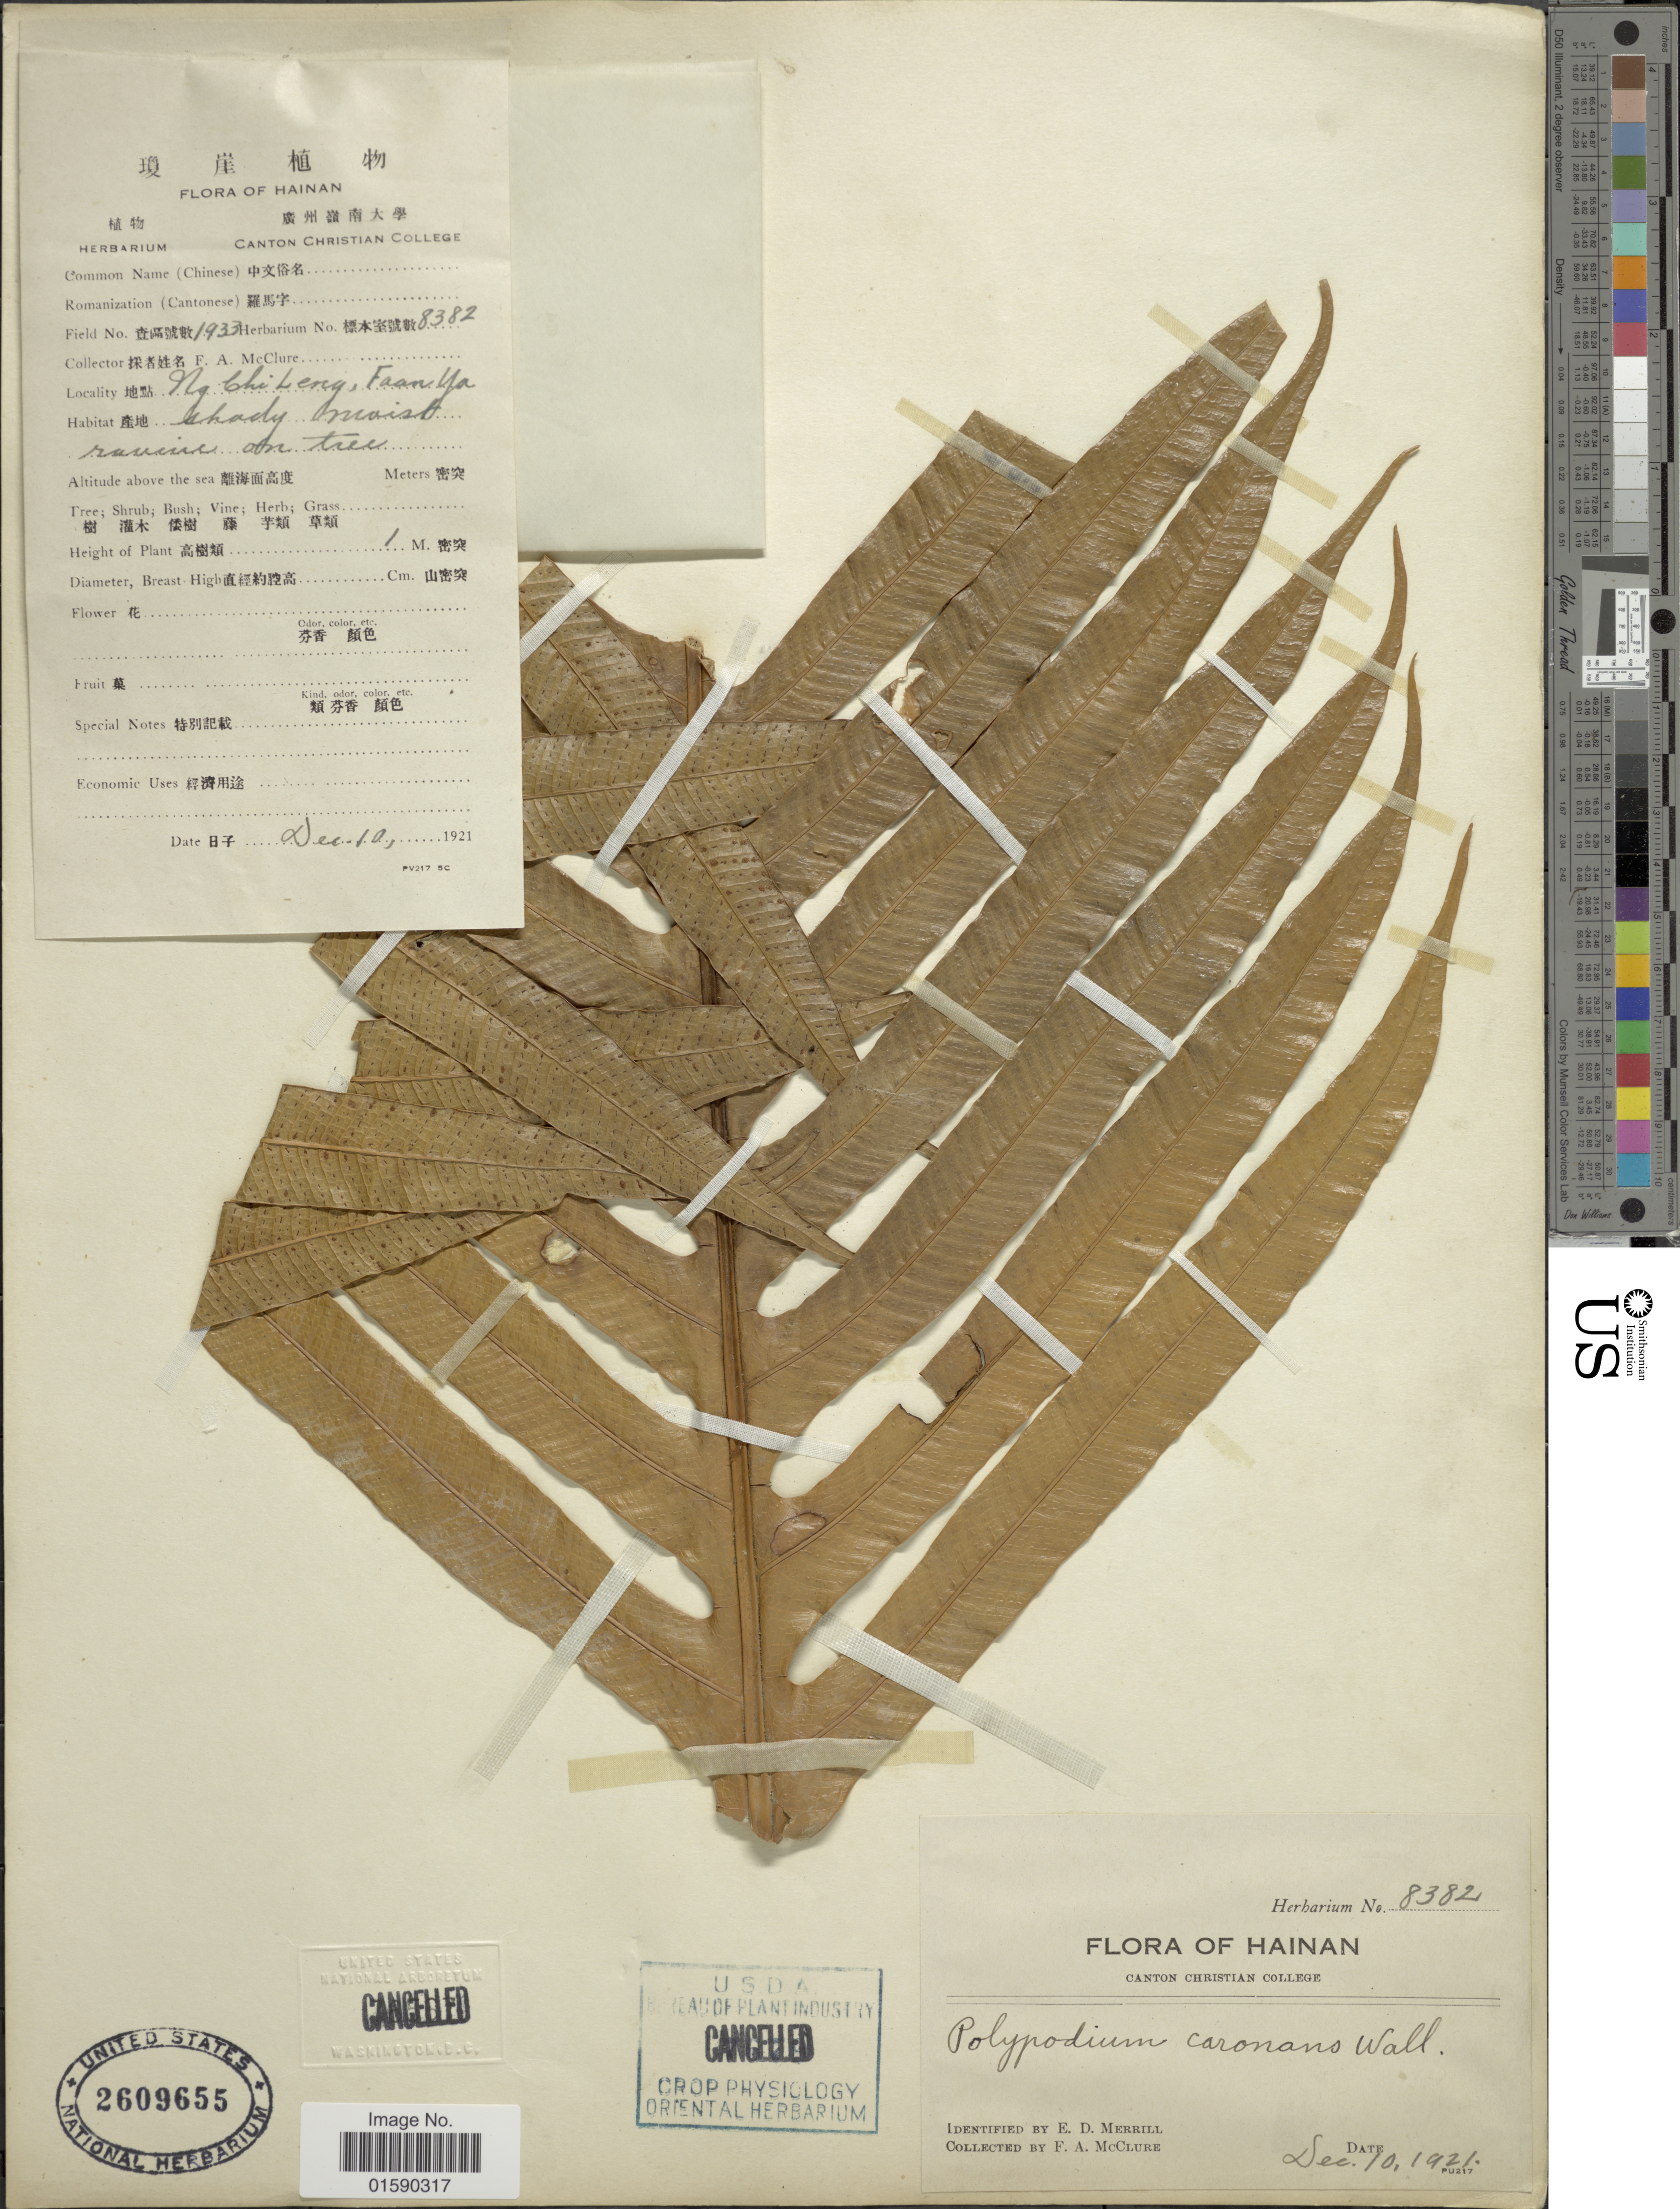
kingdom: Plantae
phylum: Tracheophyta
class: Polypodiopsida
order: Polypodiales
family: Polypodiaceae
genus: Aglaomorpha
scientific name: Aglaomorpha coronans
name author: (Wall. ex Mett.) Copel.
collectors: F. A. McClure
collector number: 1933/8382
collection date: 1921-12-10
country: China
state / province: Hainan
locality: Hainan, Ng Chi Leng, Faan Ya.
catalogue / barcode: US 2609655